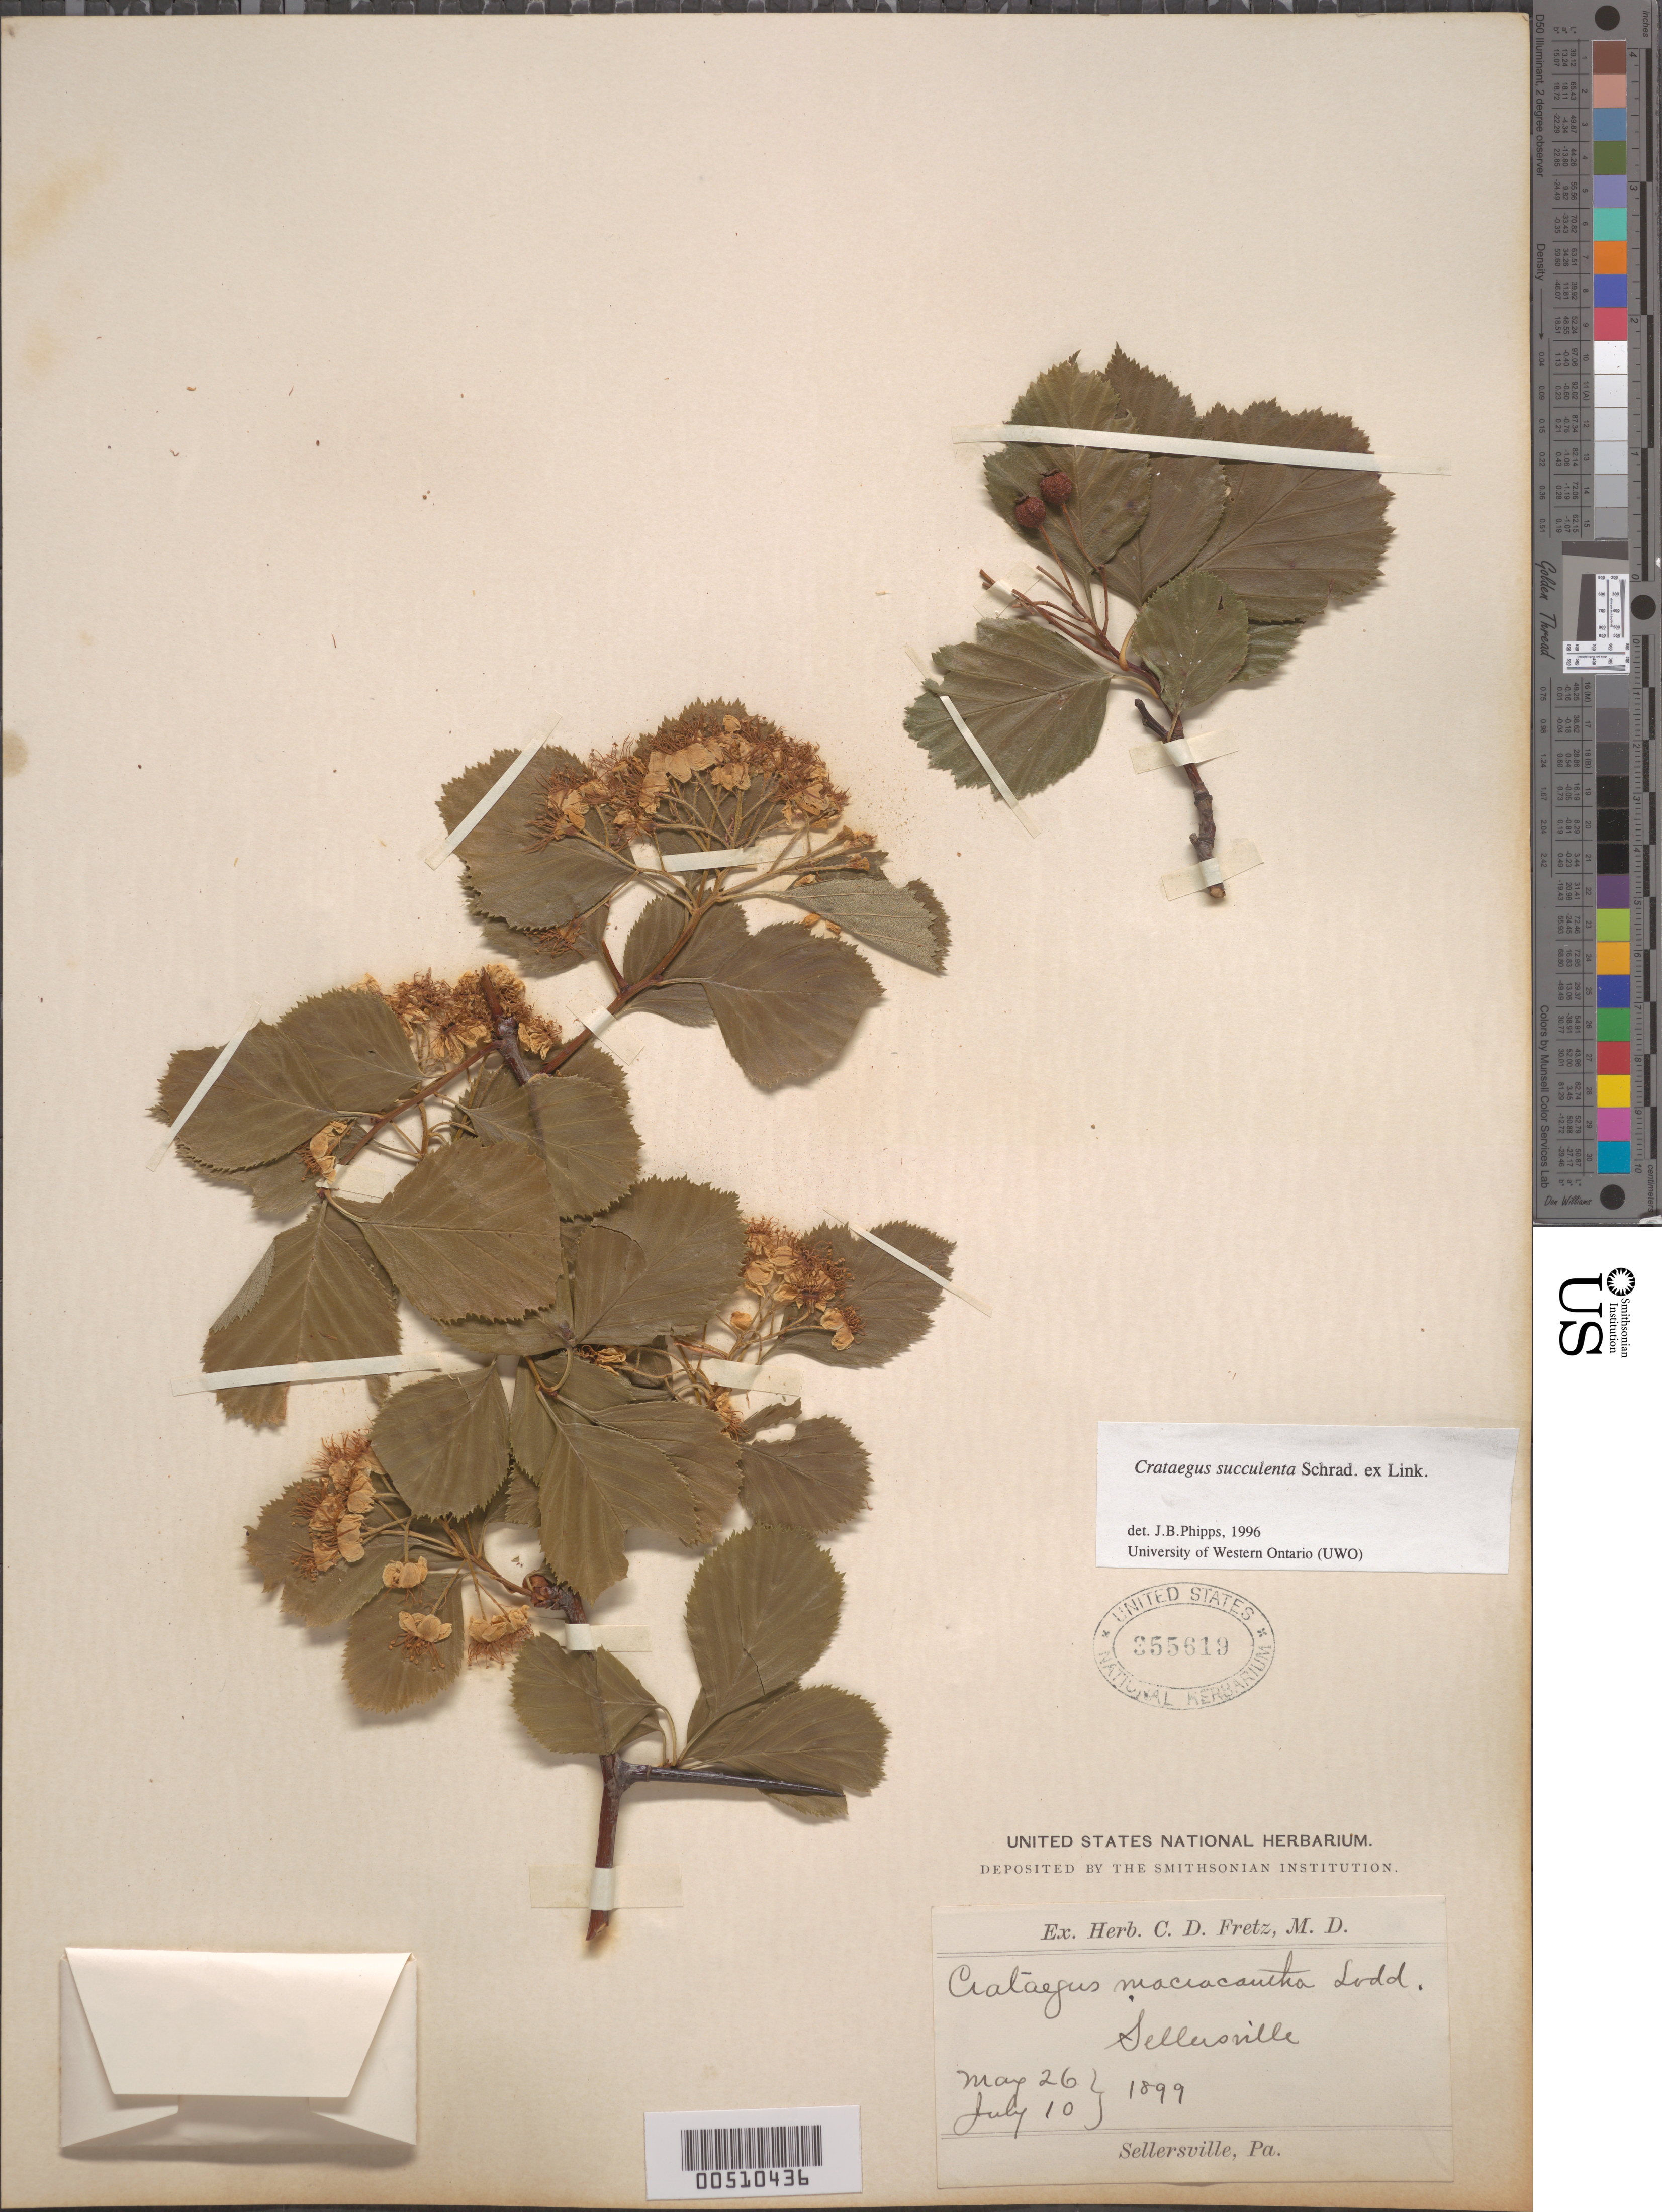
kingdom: Plantae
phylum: Tracheophyta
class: Magnoliopsida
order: Rosales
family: Rosaceae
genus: Crataegus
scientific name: Crataegus succulenta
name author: Schrad. ex Link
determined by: Phipps, James B., (UWO), University of Western Ontario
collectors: C. D. Fretz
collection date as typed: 26 May 1899 and 10 Jul 1899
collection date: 1899-05-26,1899-07-10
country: United States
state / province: Pennsylvania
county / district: Bucks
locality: Sellersville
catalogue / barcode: US 355619